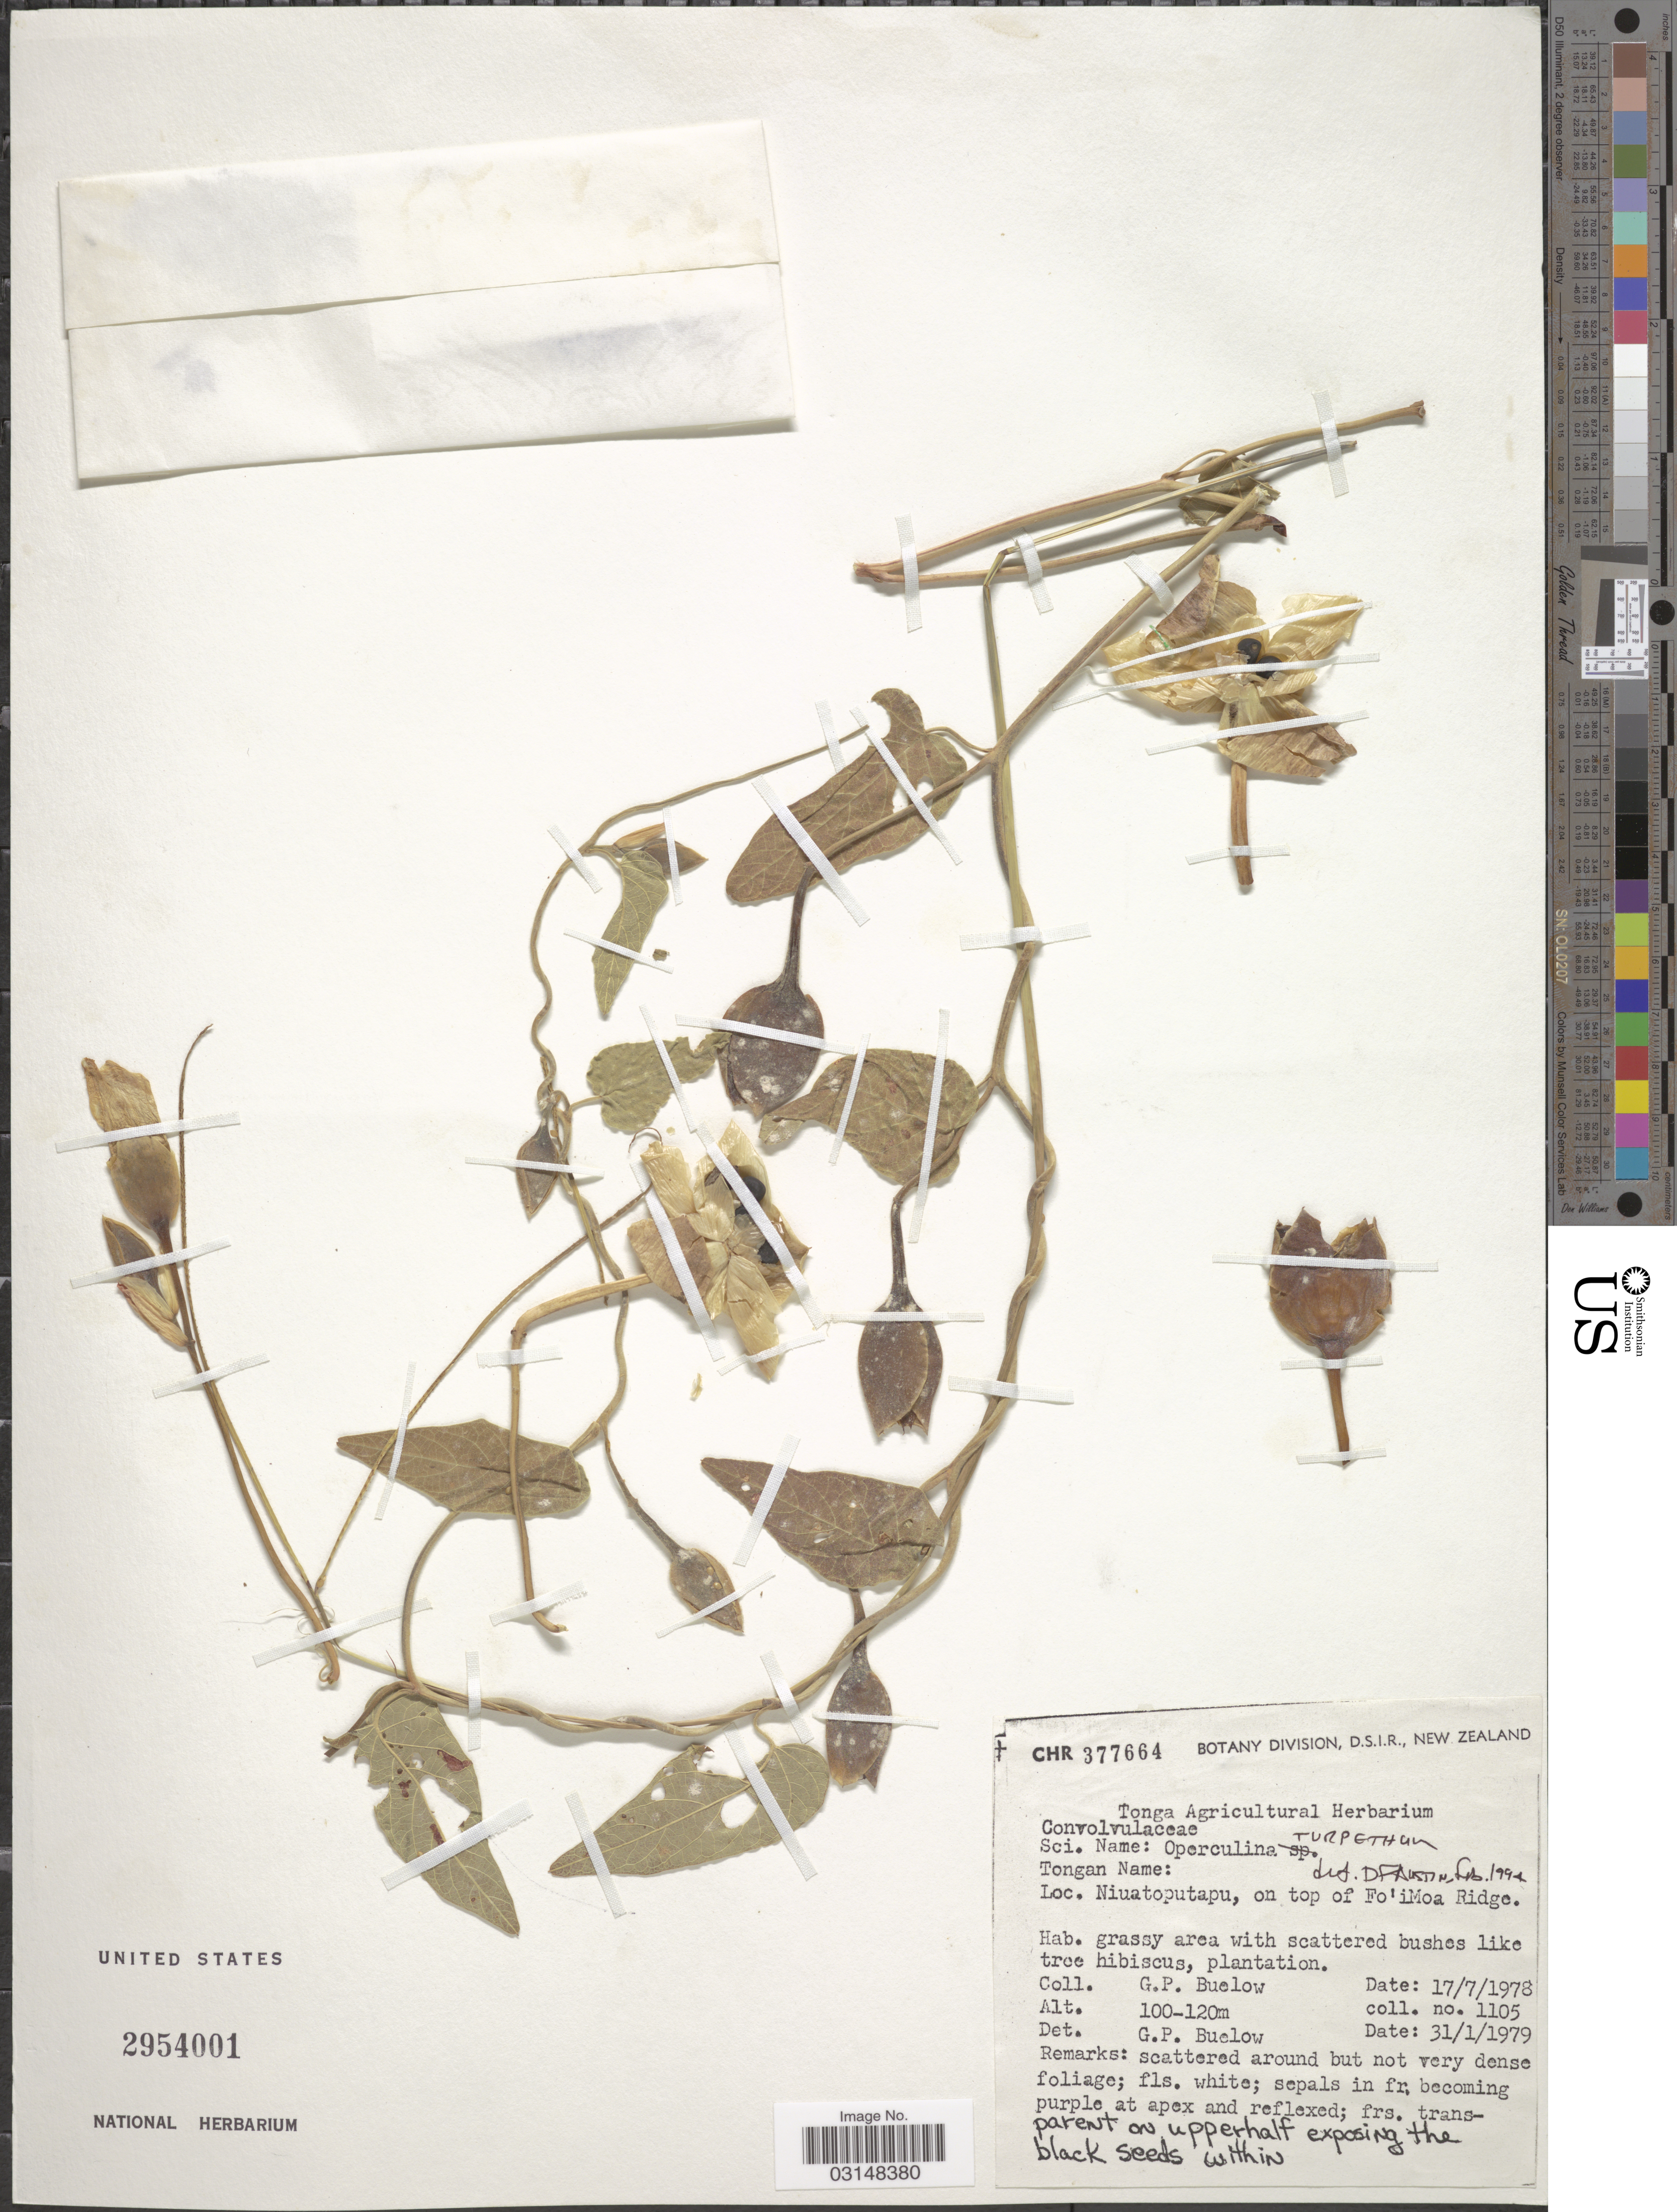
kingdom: Plantae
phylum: Tracheophyta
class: Magnoliopsida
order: Solanales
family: Convolvulaceae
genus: Operculina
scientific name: Operculina turpethum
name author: (L.) Silva Manso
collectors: G. Buelow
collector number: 1105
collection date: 1978-07-17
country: Tonga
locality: Niutoputapu, on top of Fo'iMoa Ridge.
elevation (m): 100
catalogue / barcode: US 2954001